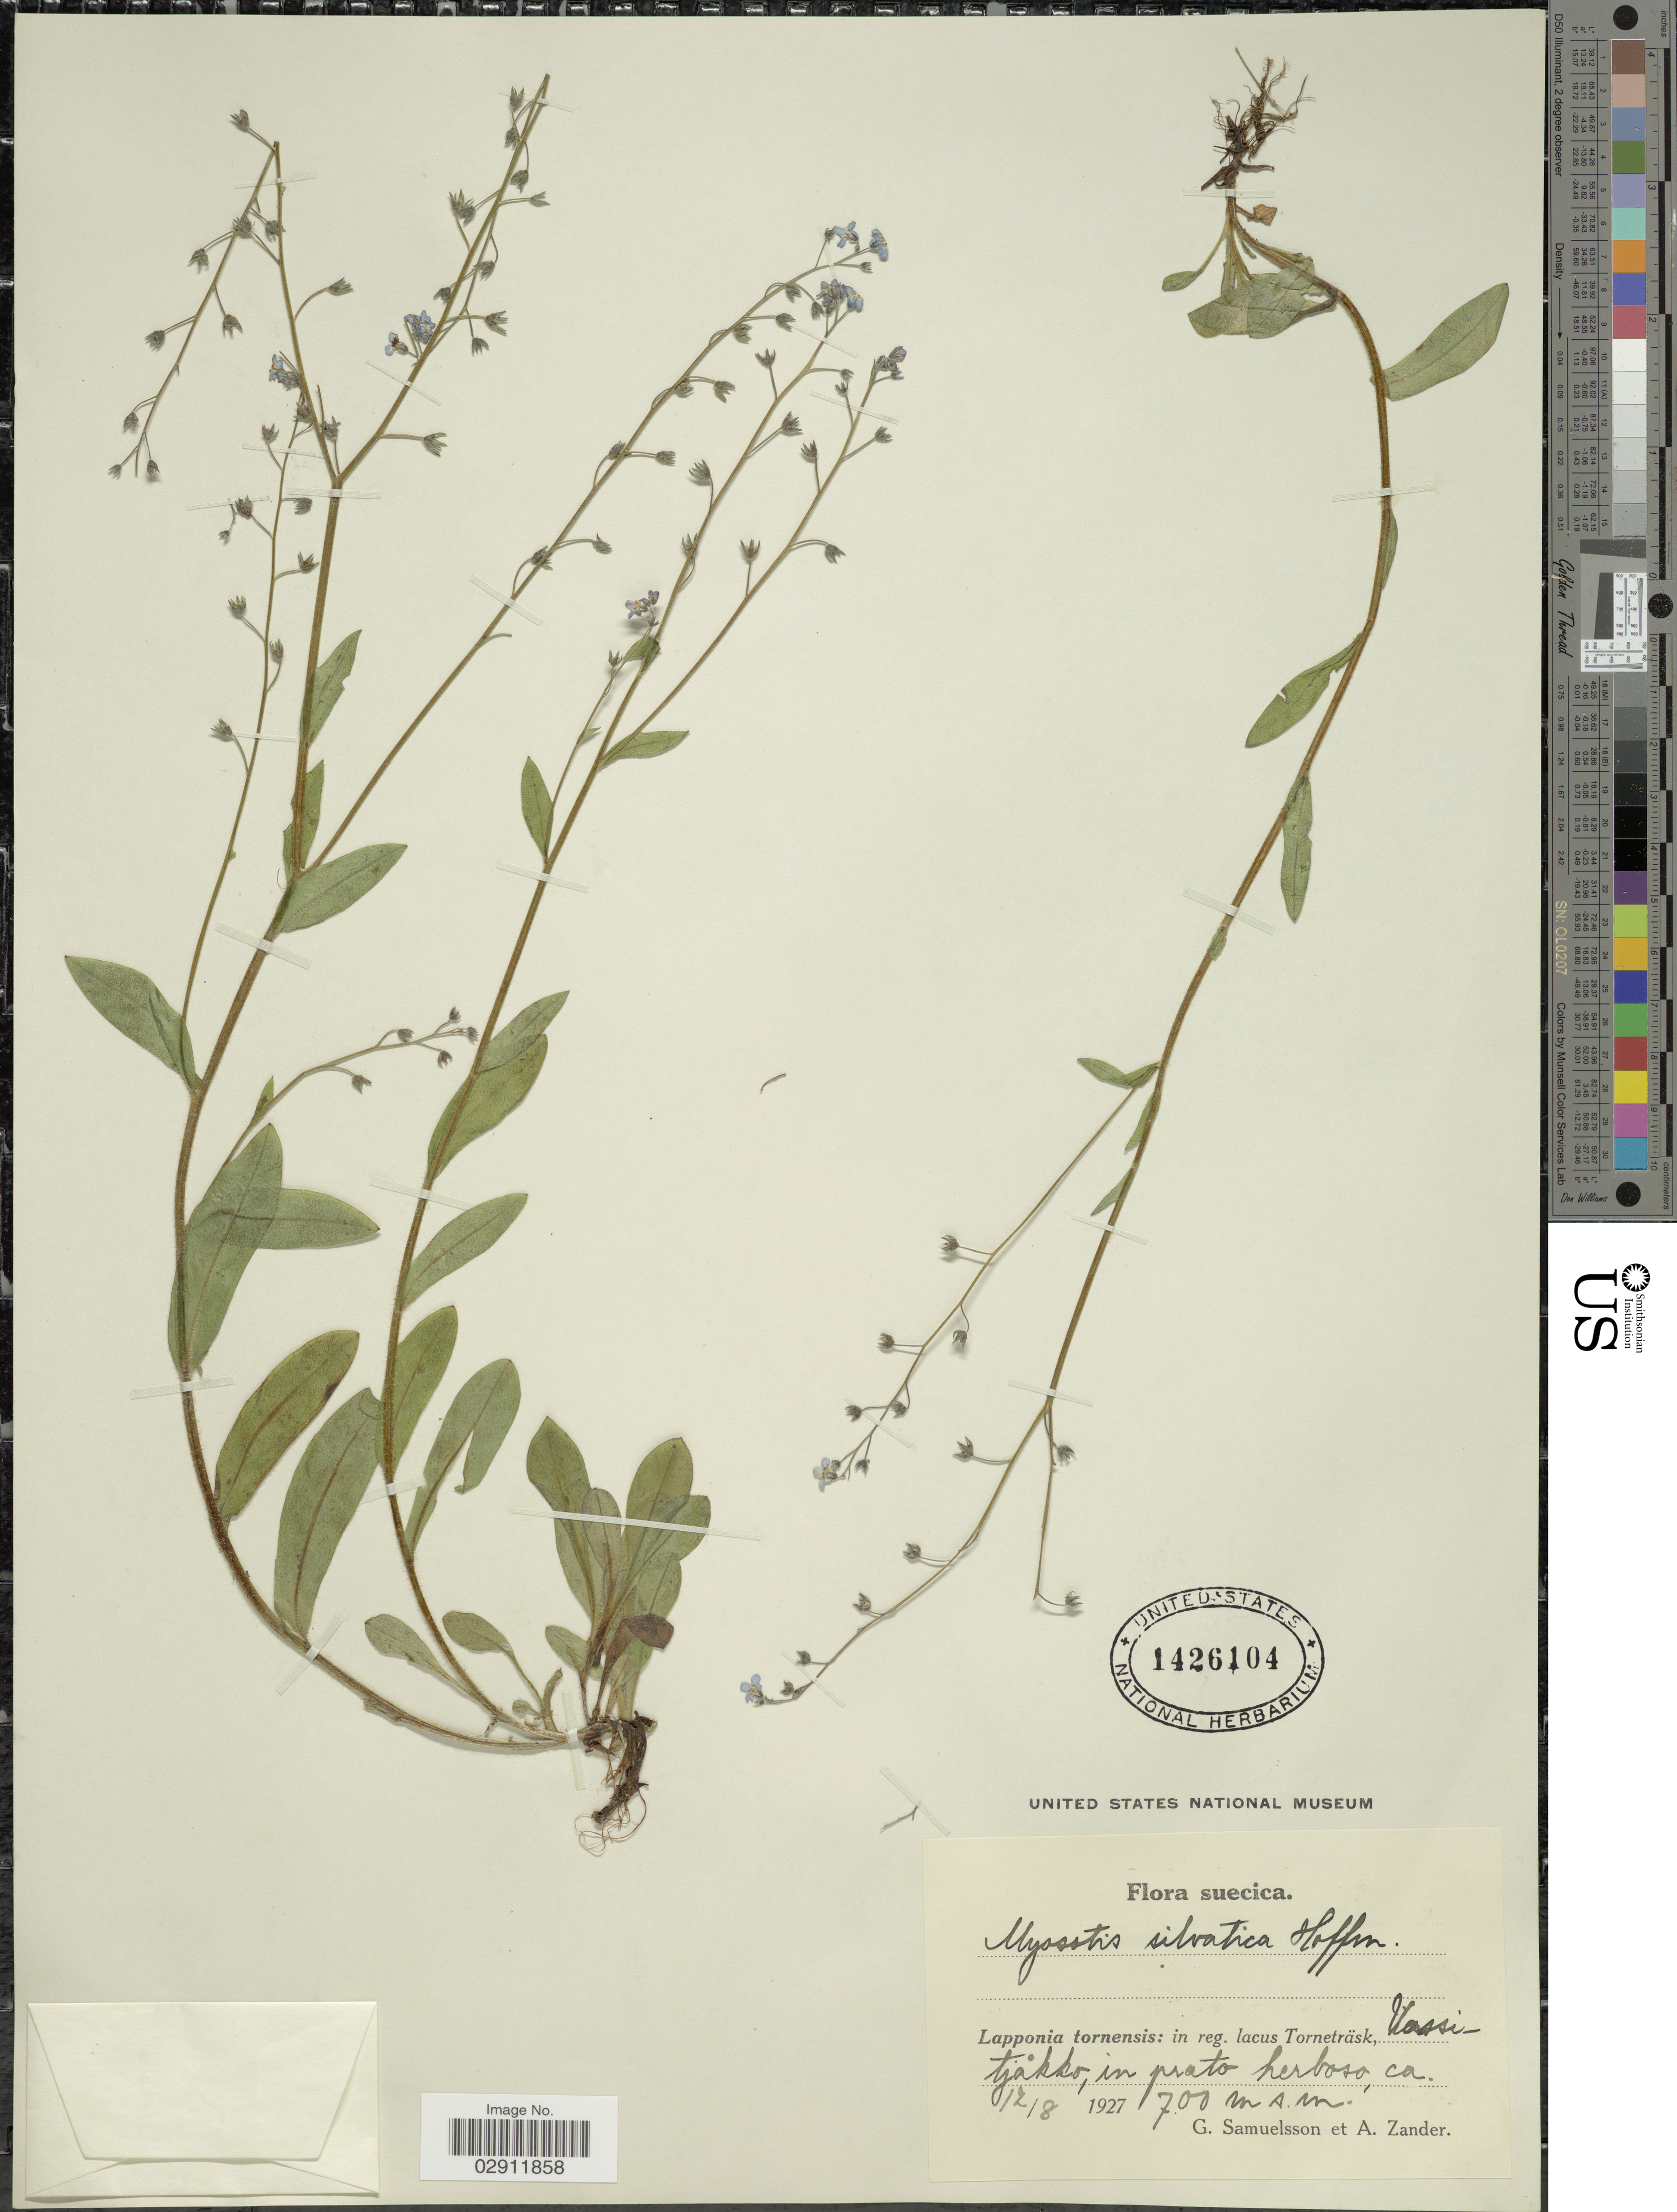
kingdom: Plantae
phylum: Tracheophyta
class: Magnoliopsida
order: Boraginales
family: Boraginaceae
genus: Myosotis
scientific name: Myosotis sylvatica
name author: Ehrh. ex Hoffm.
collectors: G. Samuelsson & A. Zander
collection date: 1927-08-12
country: Sweden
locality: Lapponia tornensis: in reg. lacus Torneträsk, Kassitajjo, in prato herbosa.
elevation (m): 700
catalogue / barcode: US 1426104